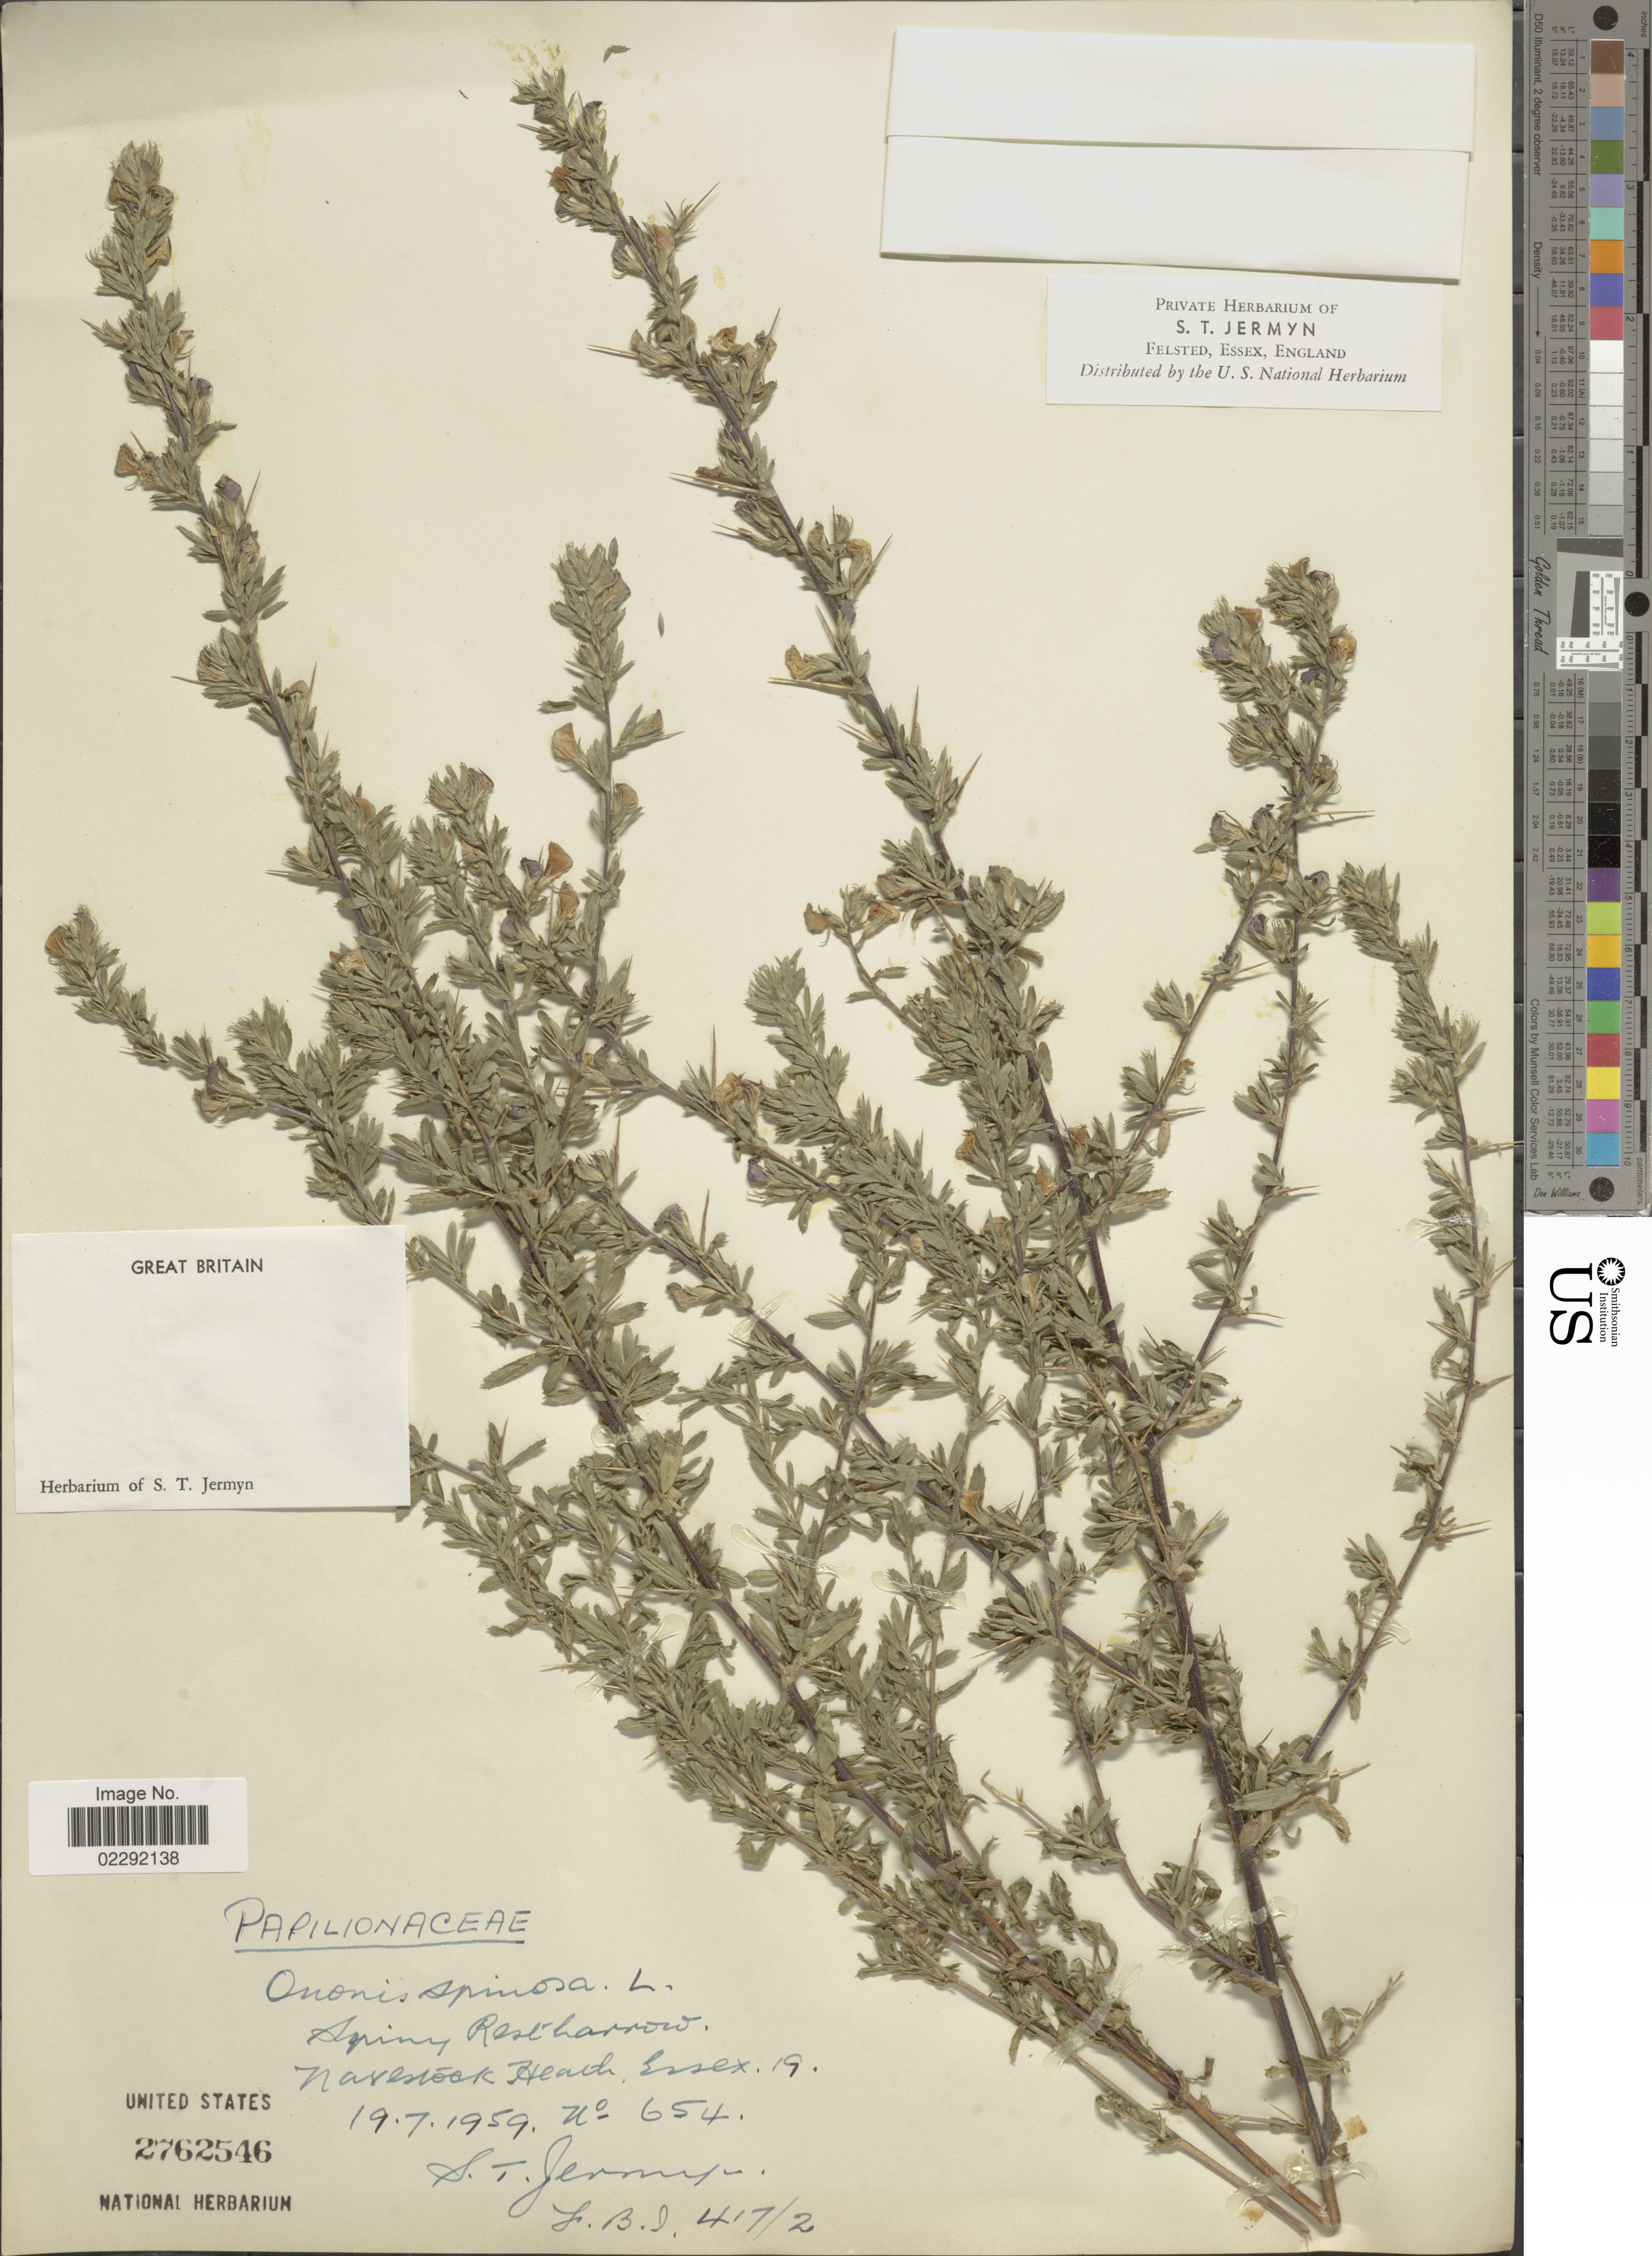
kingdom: Plantae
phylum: Tracheophyta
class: Magnoliopsida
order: Fabales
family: Fabaceae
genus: Ononis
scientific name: Ononis spinosa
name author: L.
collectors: S. Jermyn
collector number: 654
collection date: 1959-07-19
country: United Kingdom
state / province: England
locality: Great Brittain, Navestock Heath Essex. 19.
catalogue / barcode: US 2762546